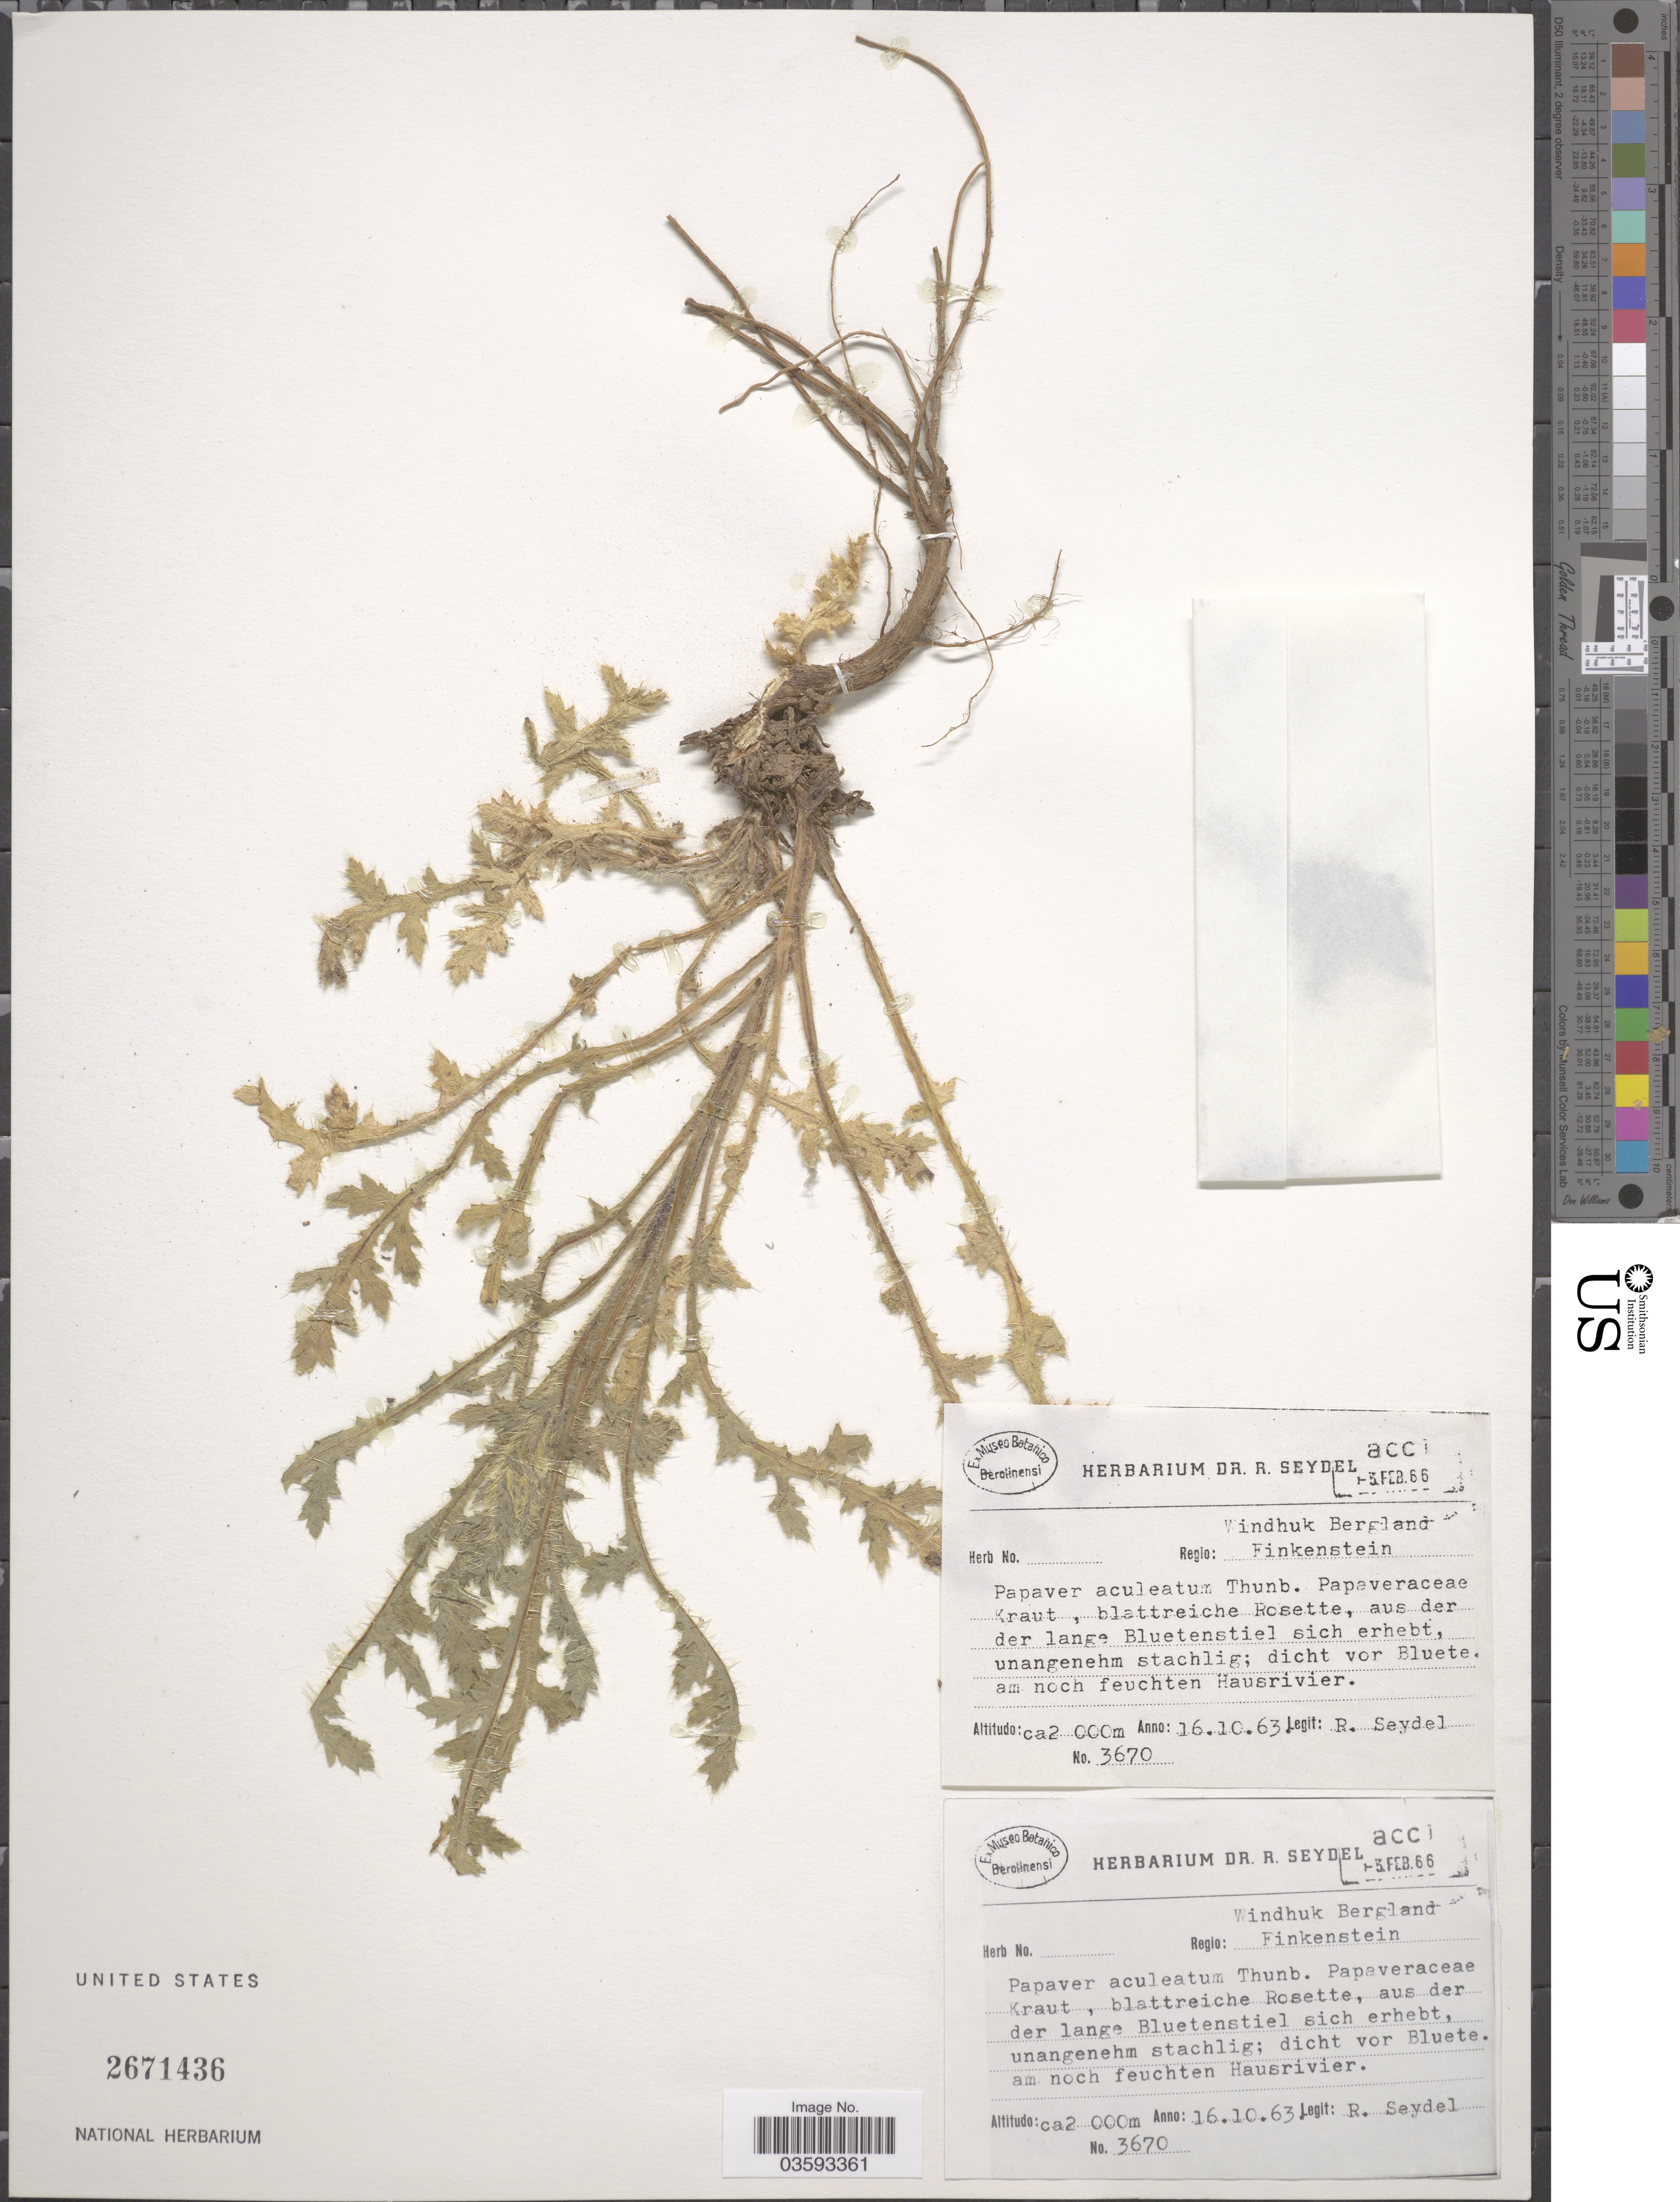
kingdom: Plantae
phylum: Tracheophyta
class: Magnoliopsida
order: Ranunculales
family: Papaveraceae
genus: Papaver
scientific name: Papaver aculeatum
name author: Thunb.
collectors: R. Seydel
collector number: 3670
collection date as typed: Transcribed d/m/y: 16/10/63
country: Namibia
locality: Windhuk Bergland. Regio Finkenstein.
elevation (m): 2000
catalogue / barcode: US 2671436